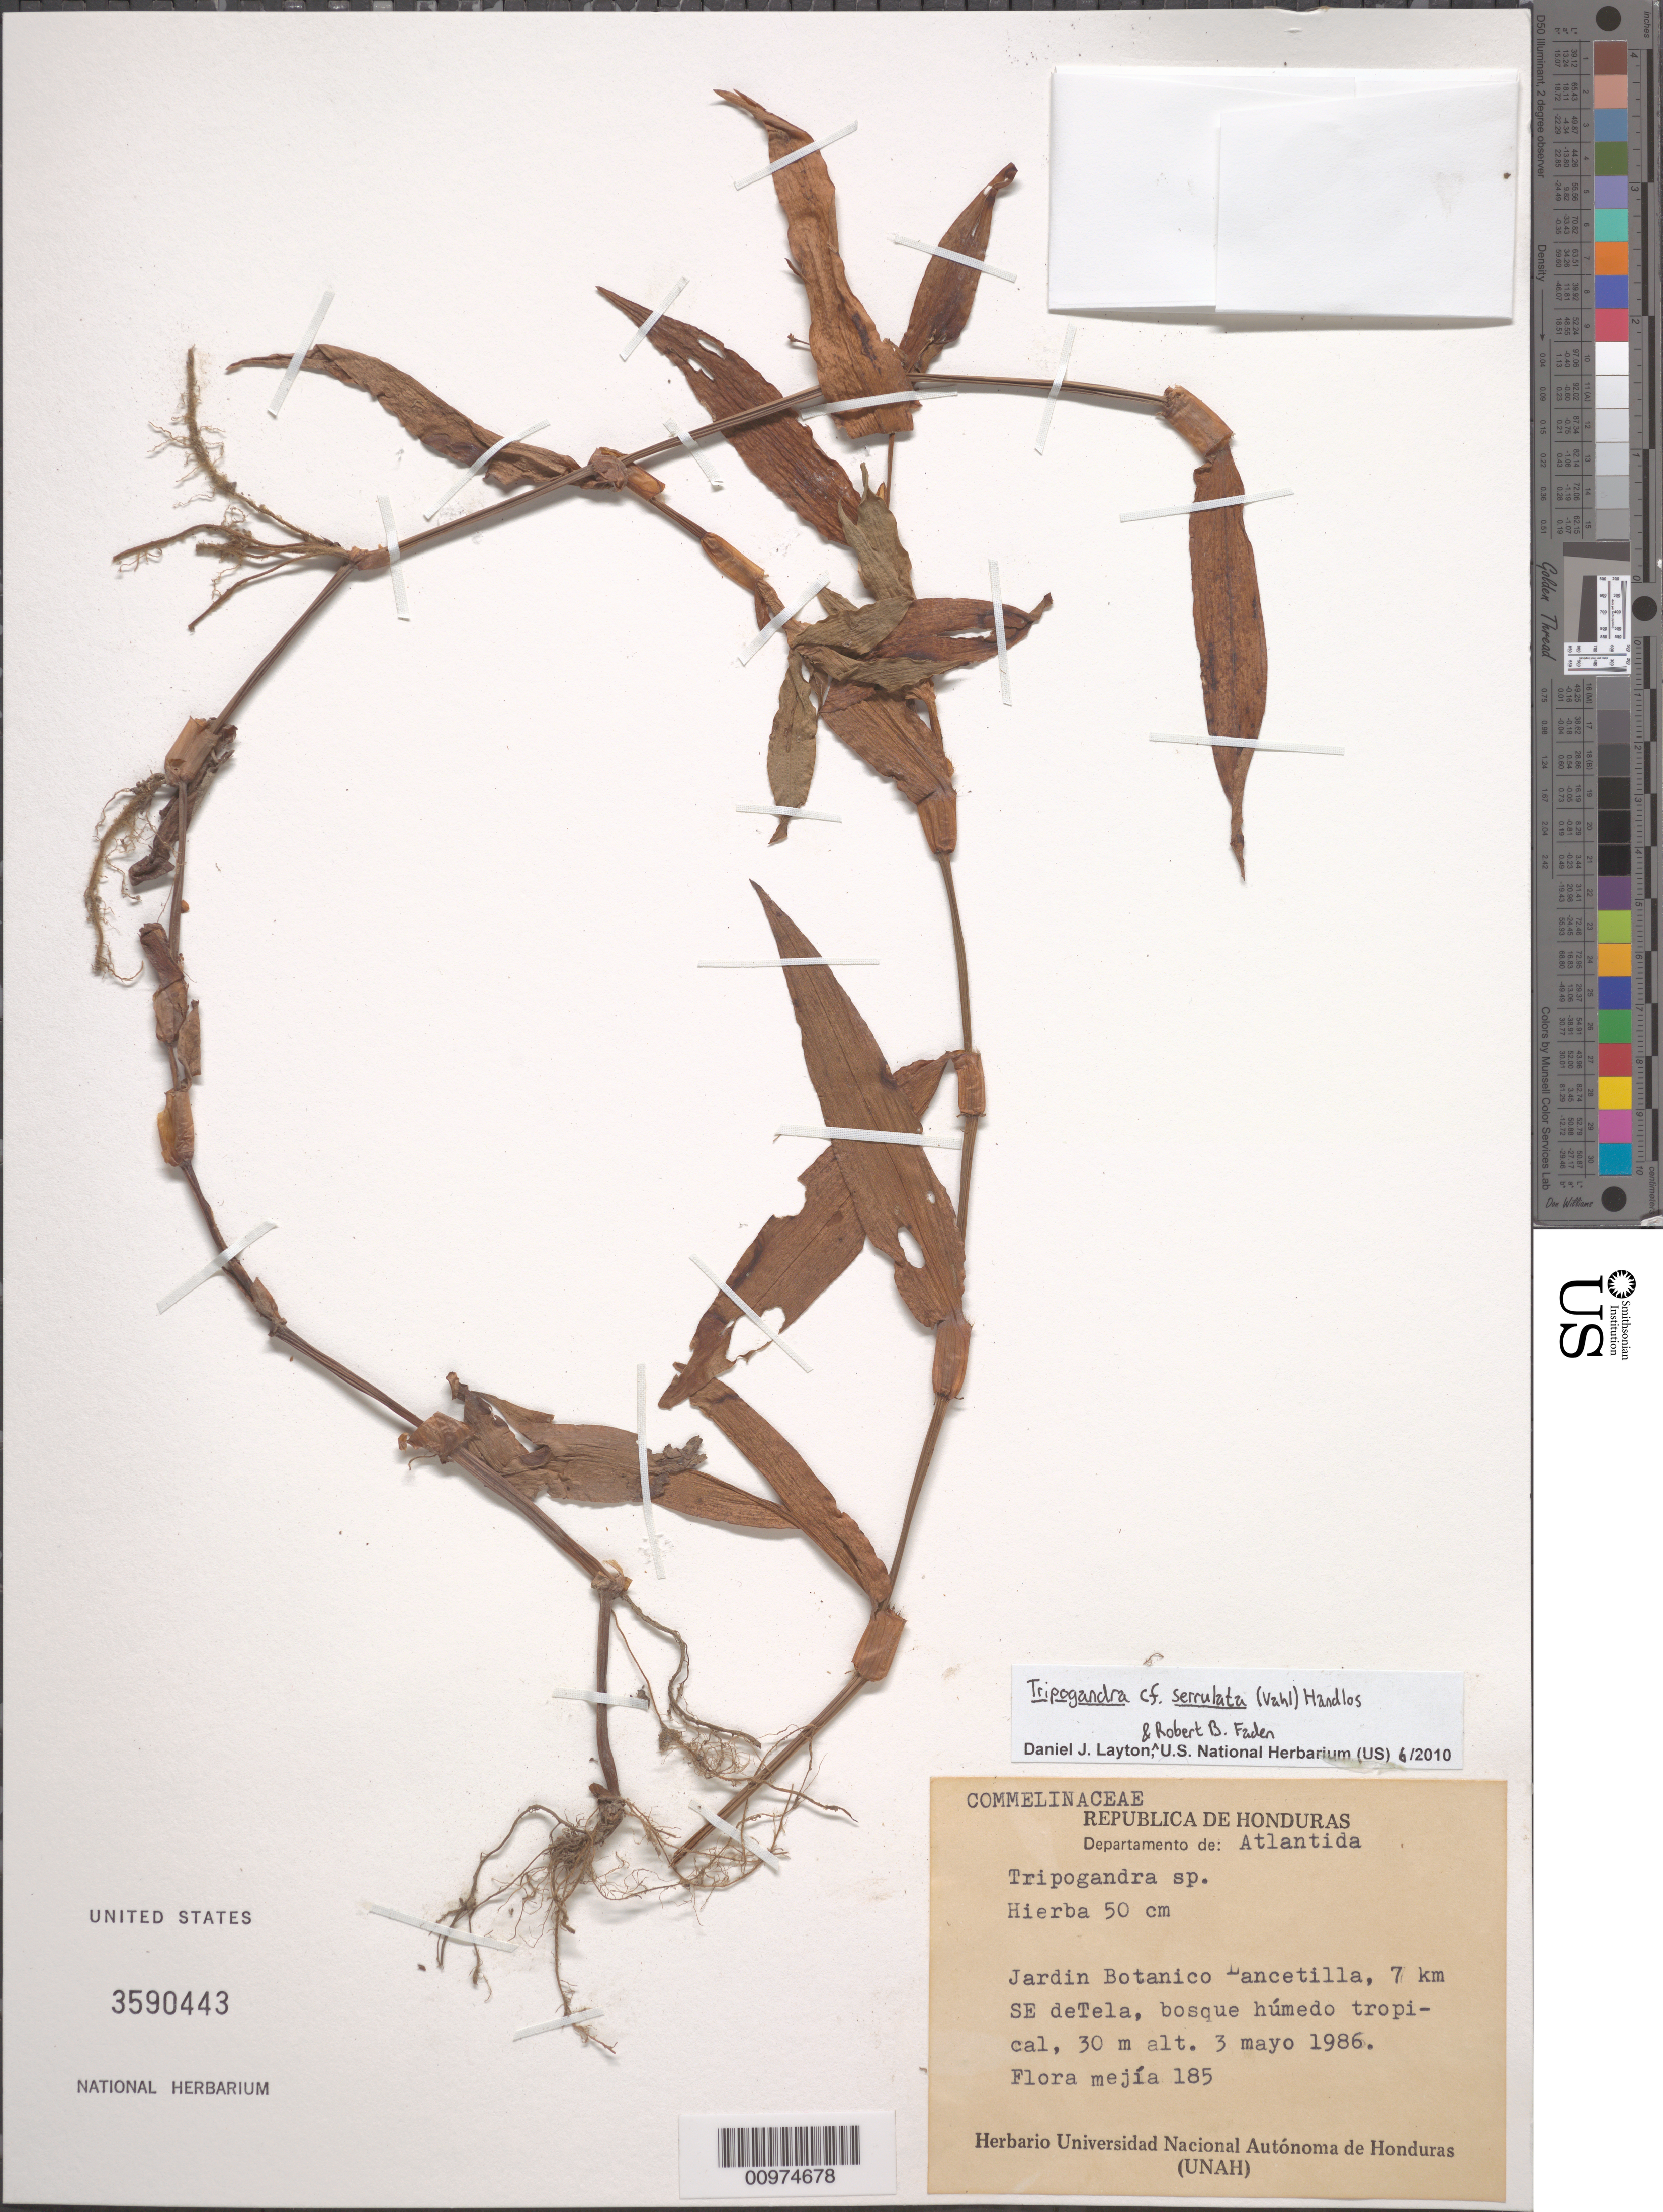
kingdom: Plantae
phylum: Tracheophyta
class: Liliopsida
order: Commelinales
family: Commelinaceae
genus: Tripogandra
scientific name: Tripogandra serrulata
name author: (Vahl) Handlos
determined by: Layton, Daniel J.; Faden, R. B.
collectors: F. Mejía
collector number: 185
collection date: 1986-05-03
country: Honduras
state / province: Atlántida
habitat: Jardin Botanico Dancetilla, 7 km SE de Tela, bosque húmedo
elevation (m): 30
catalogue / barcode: US 3590443